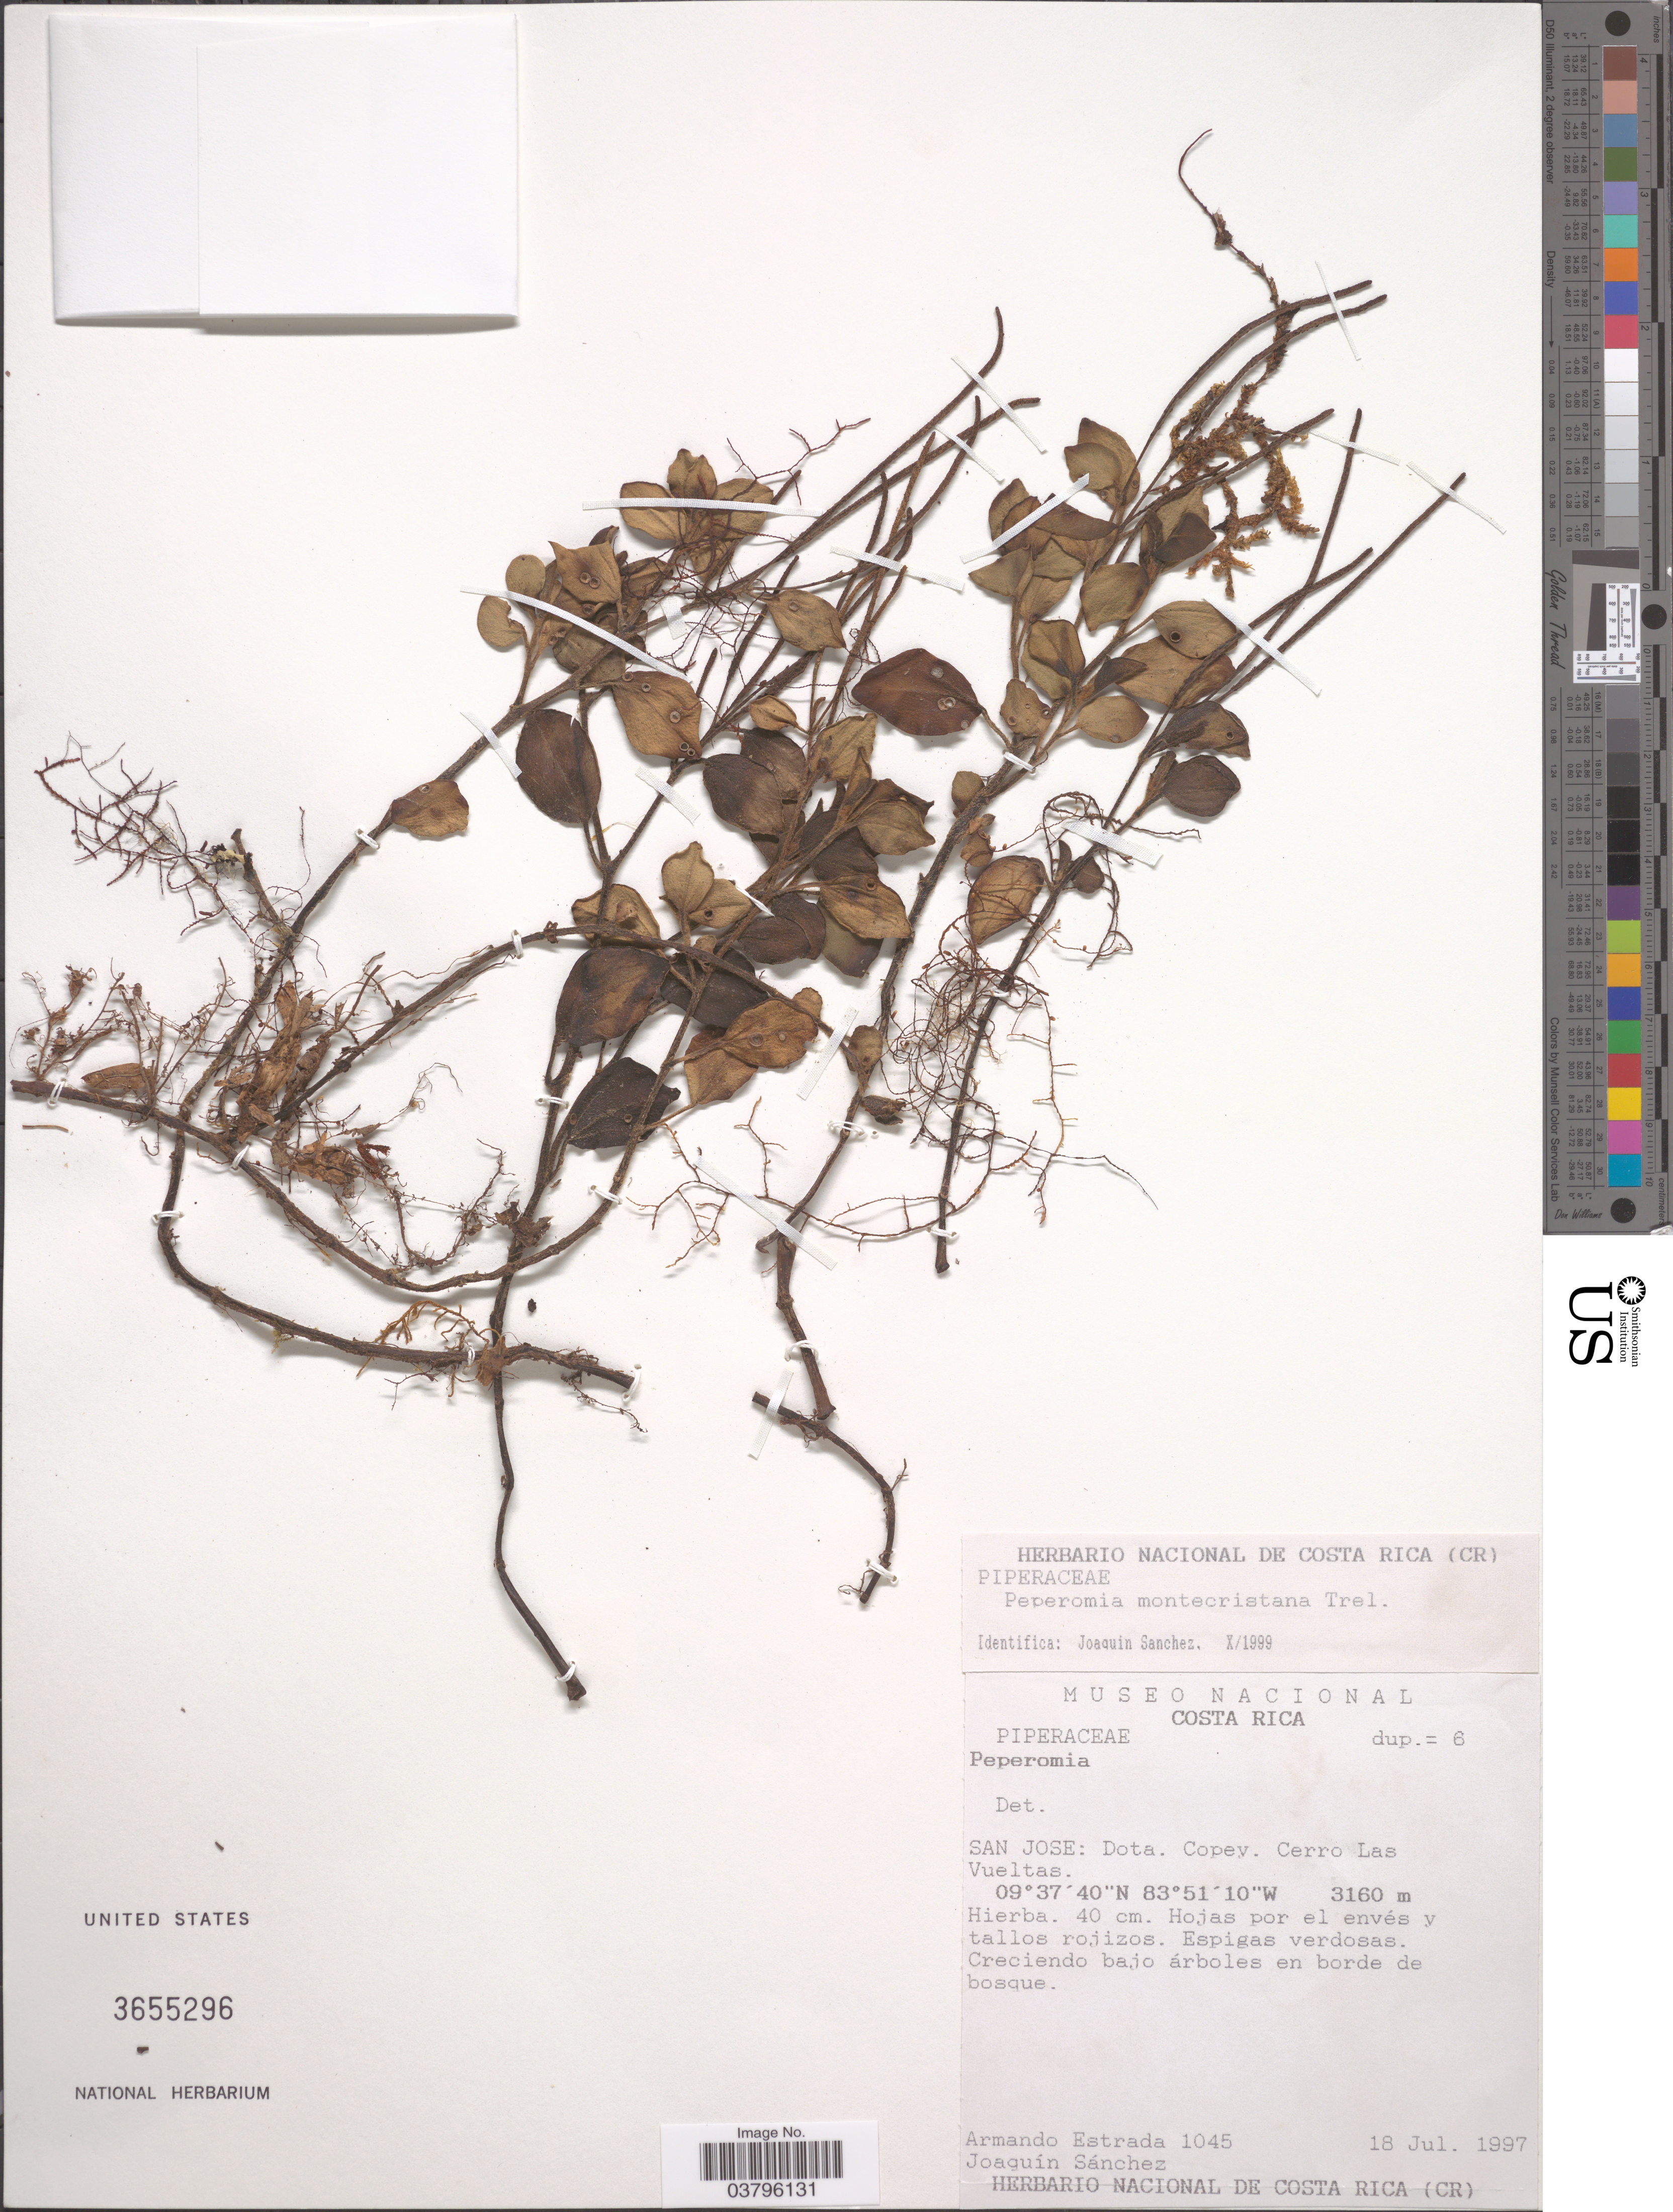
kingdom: Plantae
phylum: Tracheophyta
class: Magnoliopsida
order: Piperales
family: Piperaceae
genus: Peperomia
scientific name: Peperomia tequendamana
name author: Trel.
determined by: Jiménez, José Estaban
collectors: A. Estrada & J. Sánchez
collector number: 1045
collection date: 1997-07-18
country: Costa Rica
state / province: San José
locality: Dota. Copey. Cerro Las Vueltas.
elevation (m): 3160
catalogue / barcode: US 3655296